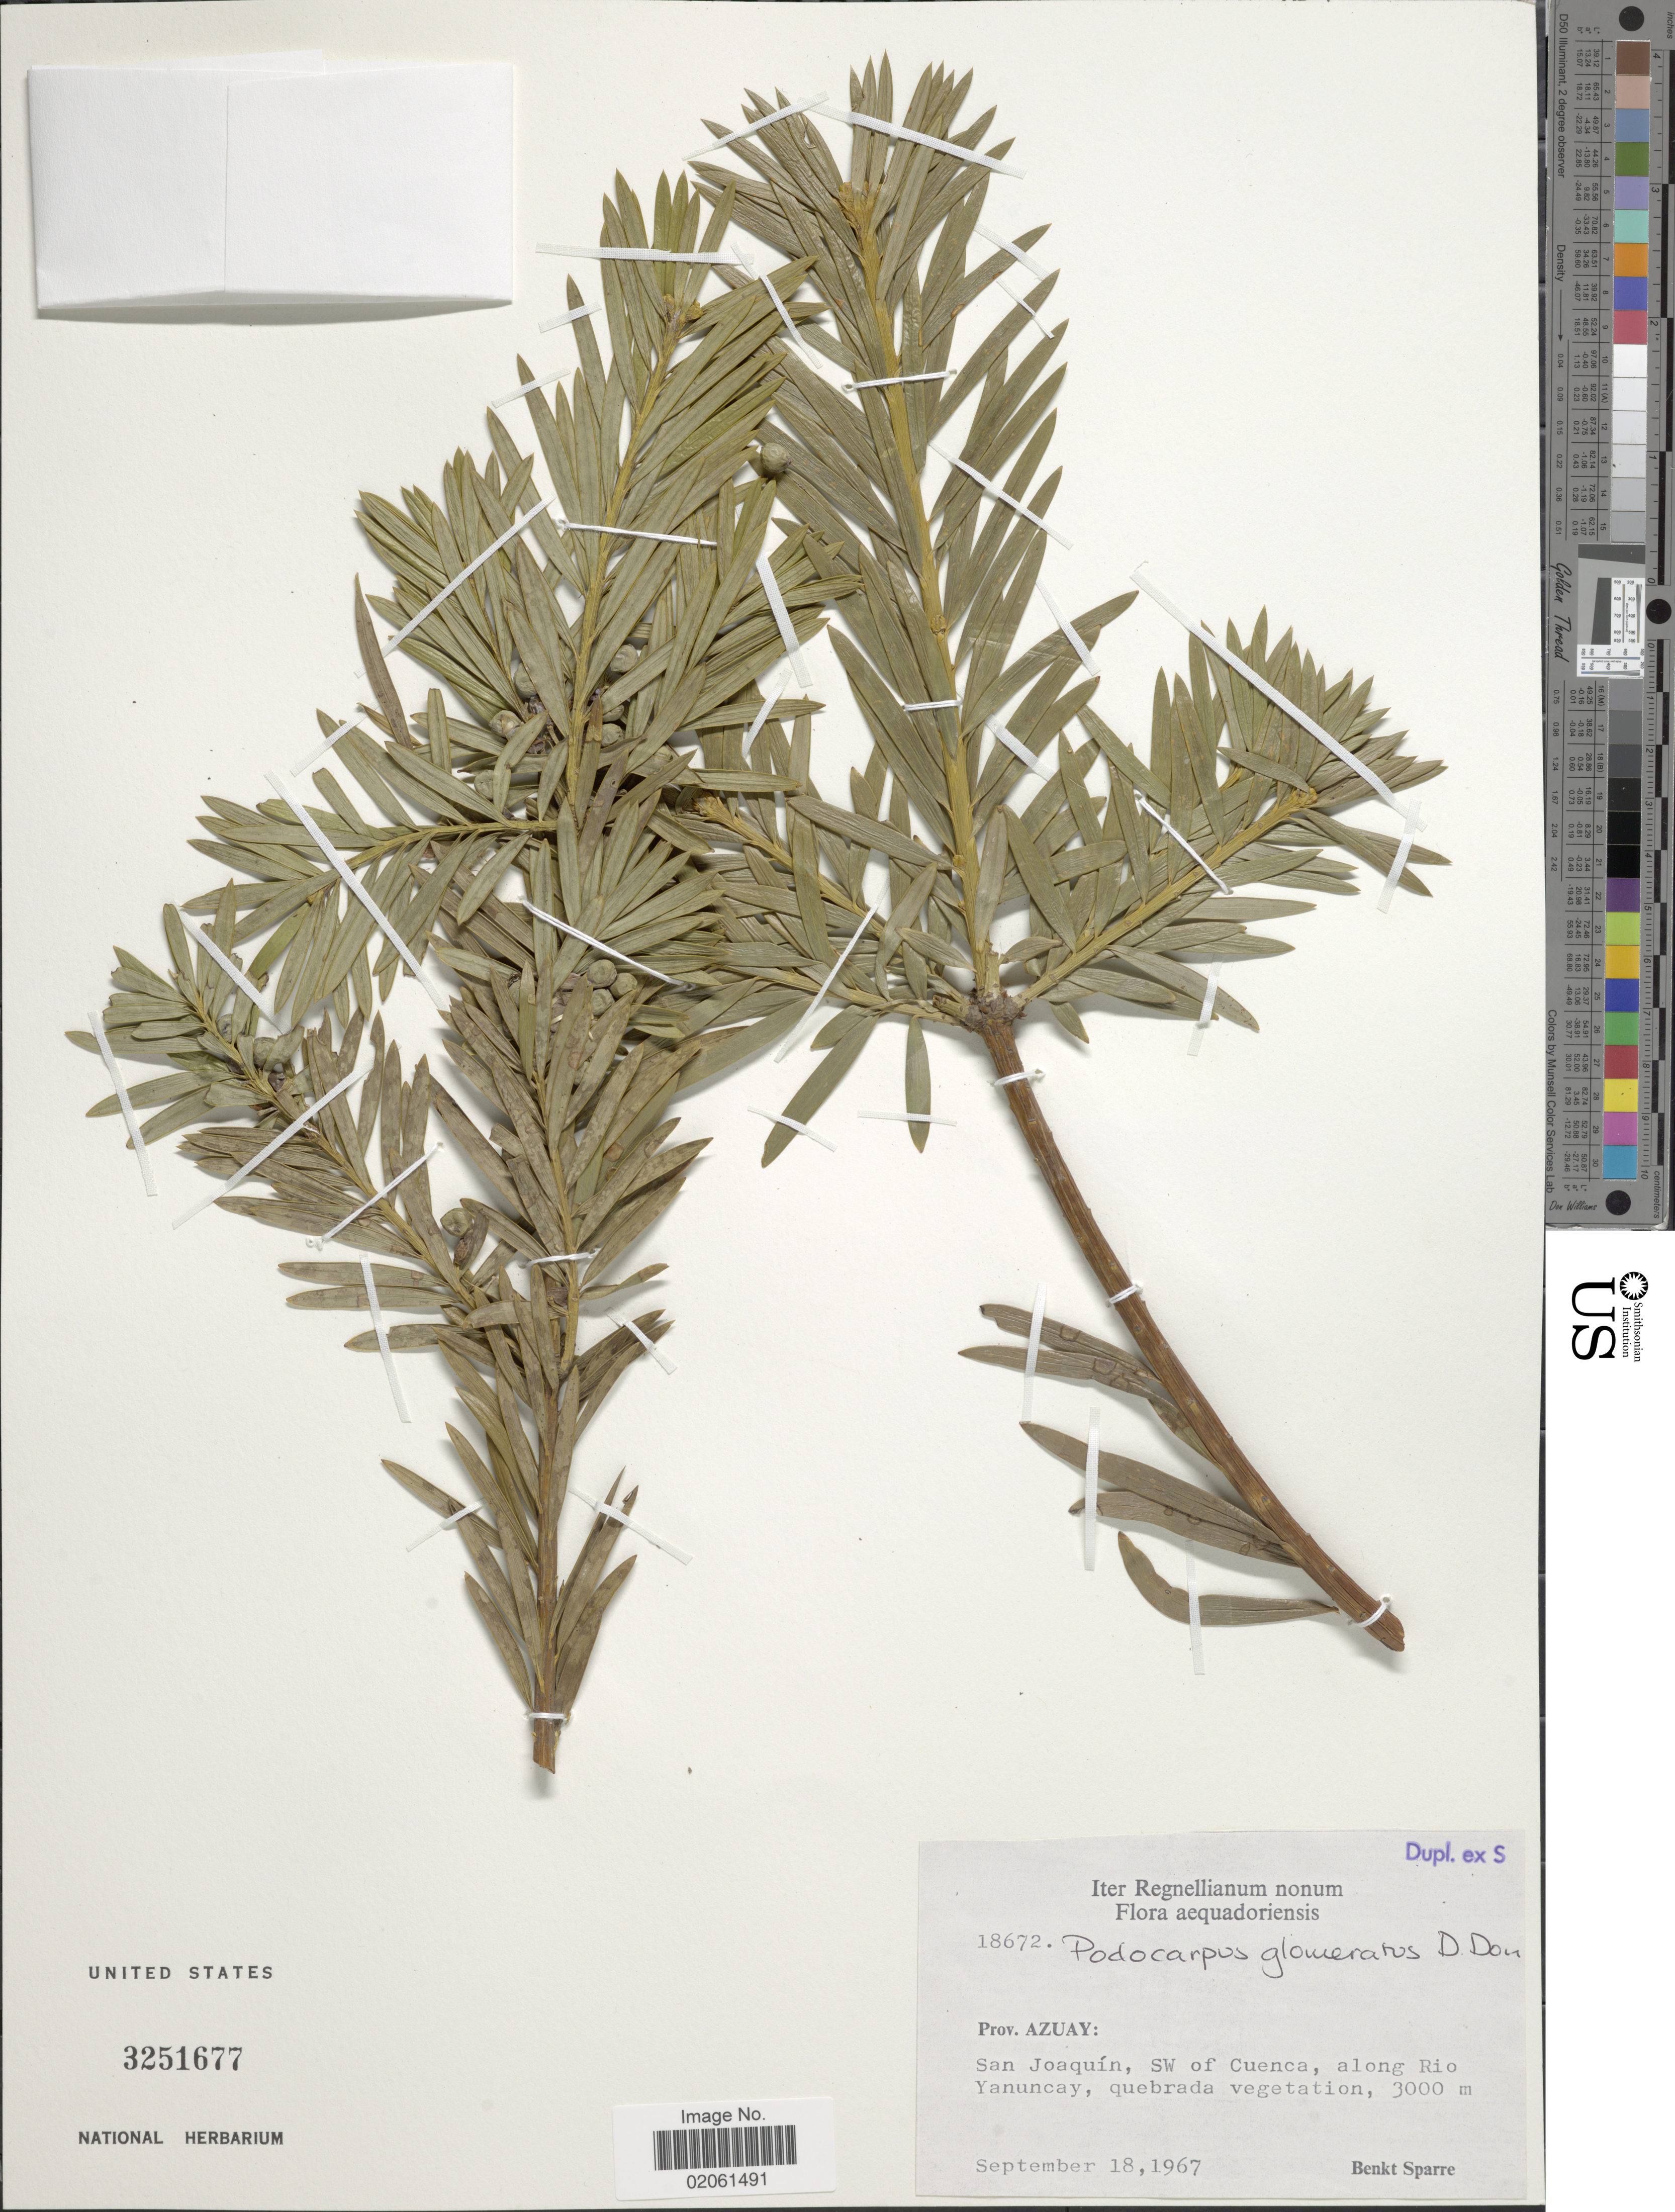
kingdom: Plantae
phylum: Tracheophyta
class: Pinopsida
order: Pinales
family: Podocarpaceae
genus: Podocarpus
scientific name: Podocarpus glomeratus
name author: D. Don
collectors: B. Sparre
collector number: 18672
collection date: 1967-09-18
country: Ecuador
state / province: Azuay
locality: Prov. Azuay, San Joauin, SW of Cuenca, along Rio Yanuncay, quebrada.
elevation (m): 3000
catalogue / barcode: US 3251677